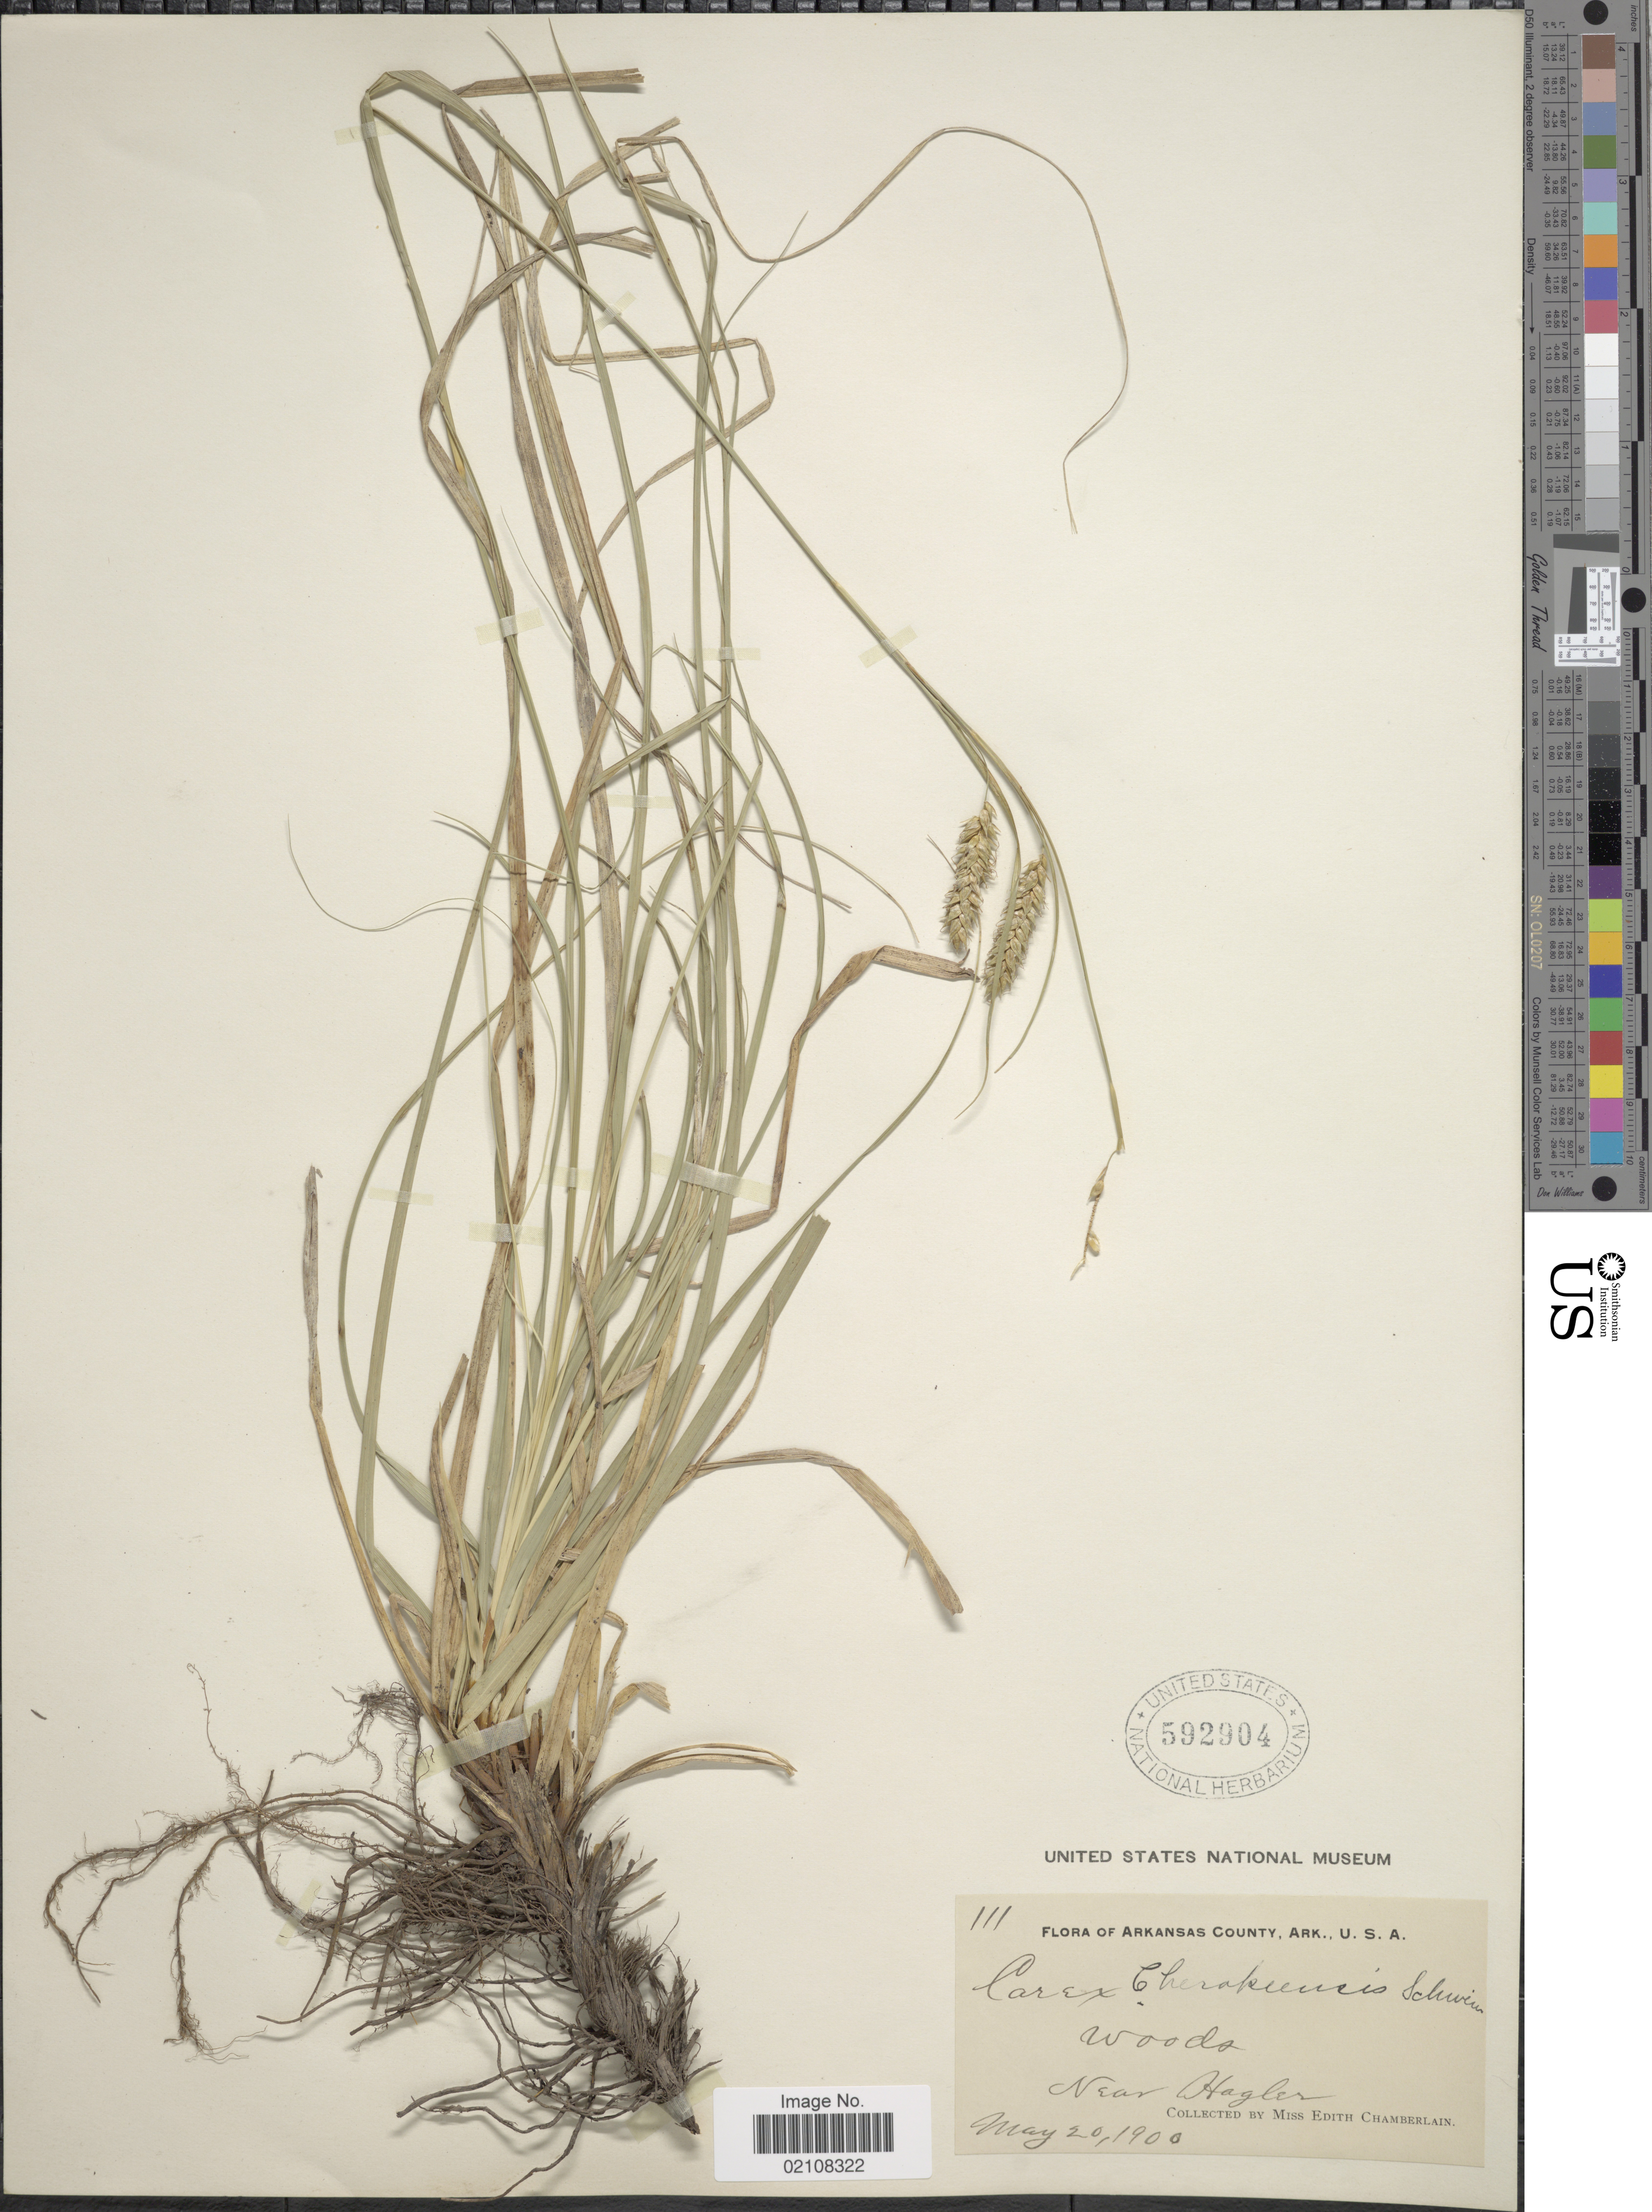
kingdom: Plantae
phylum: Tracheophyta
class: Liliopsida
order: Poales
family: Cyperaceae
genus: Carex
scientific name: Carex cherokeensis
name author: Schwein.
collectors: E. Chamberlain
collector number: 111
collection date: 1900-05-20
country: United States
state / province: Arkansas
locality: Woods, near Hagler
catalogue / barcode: US 592904